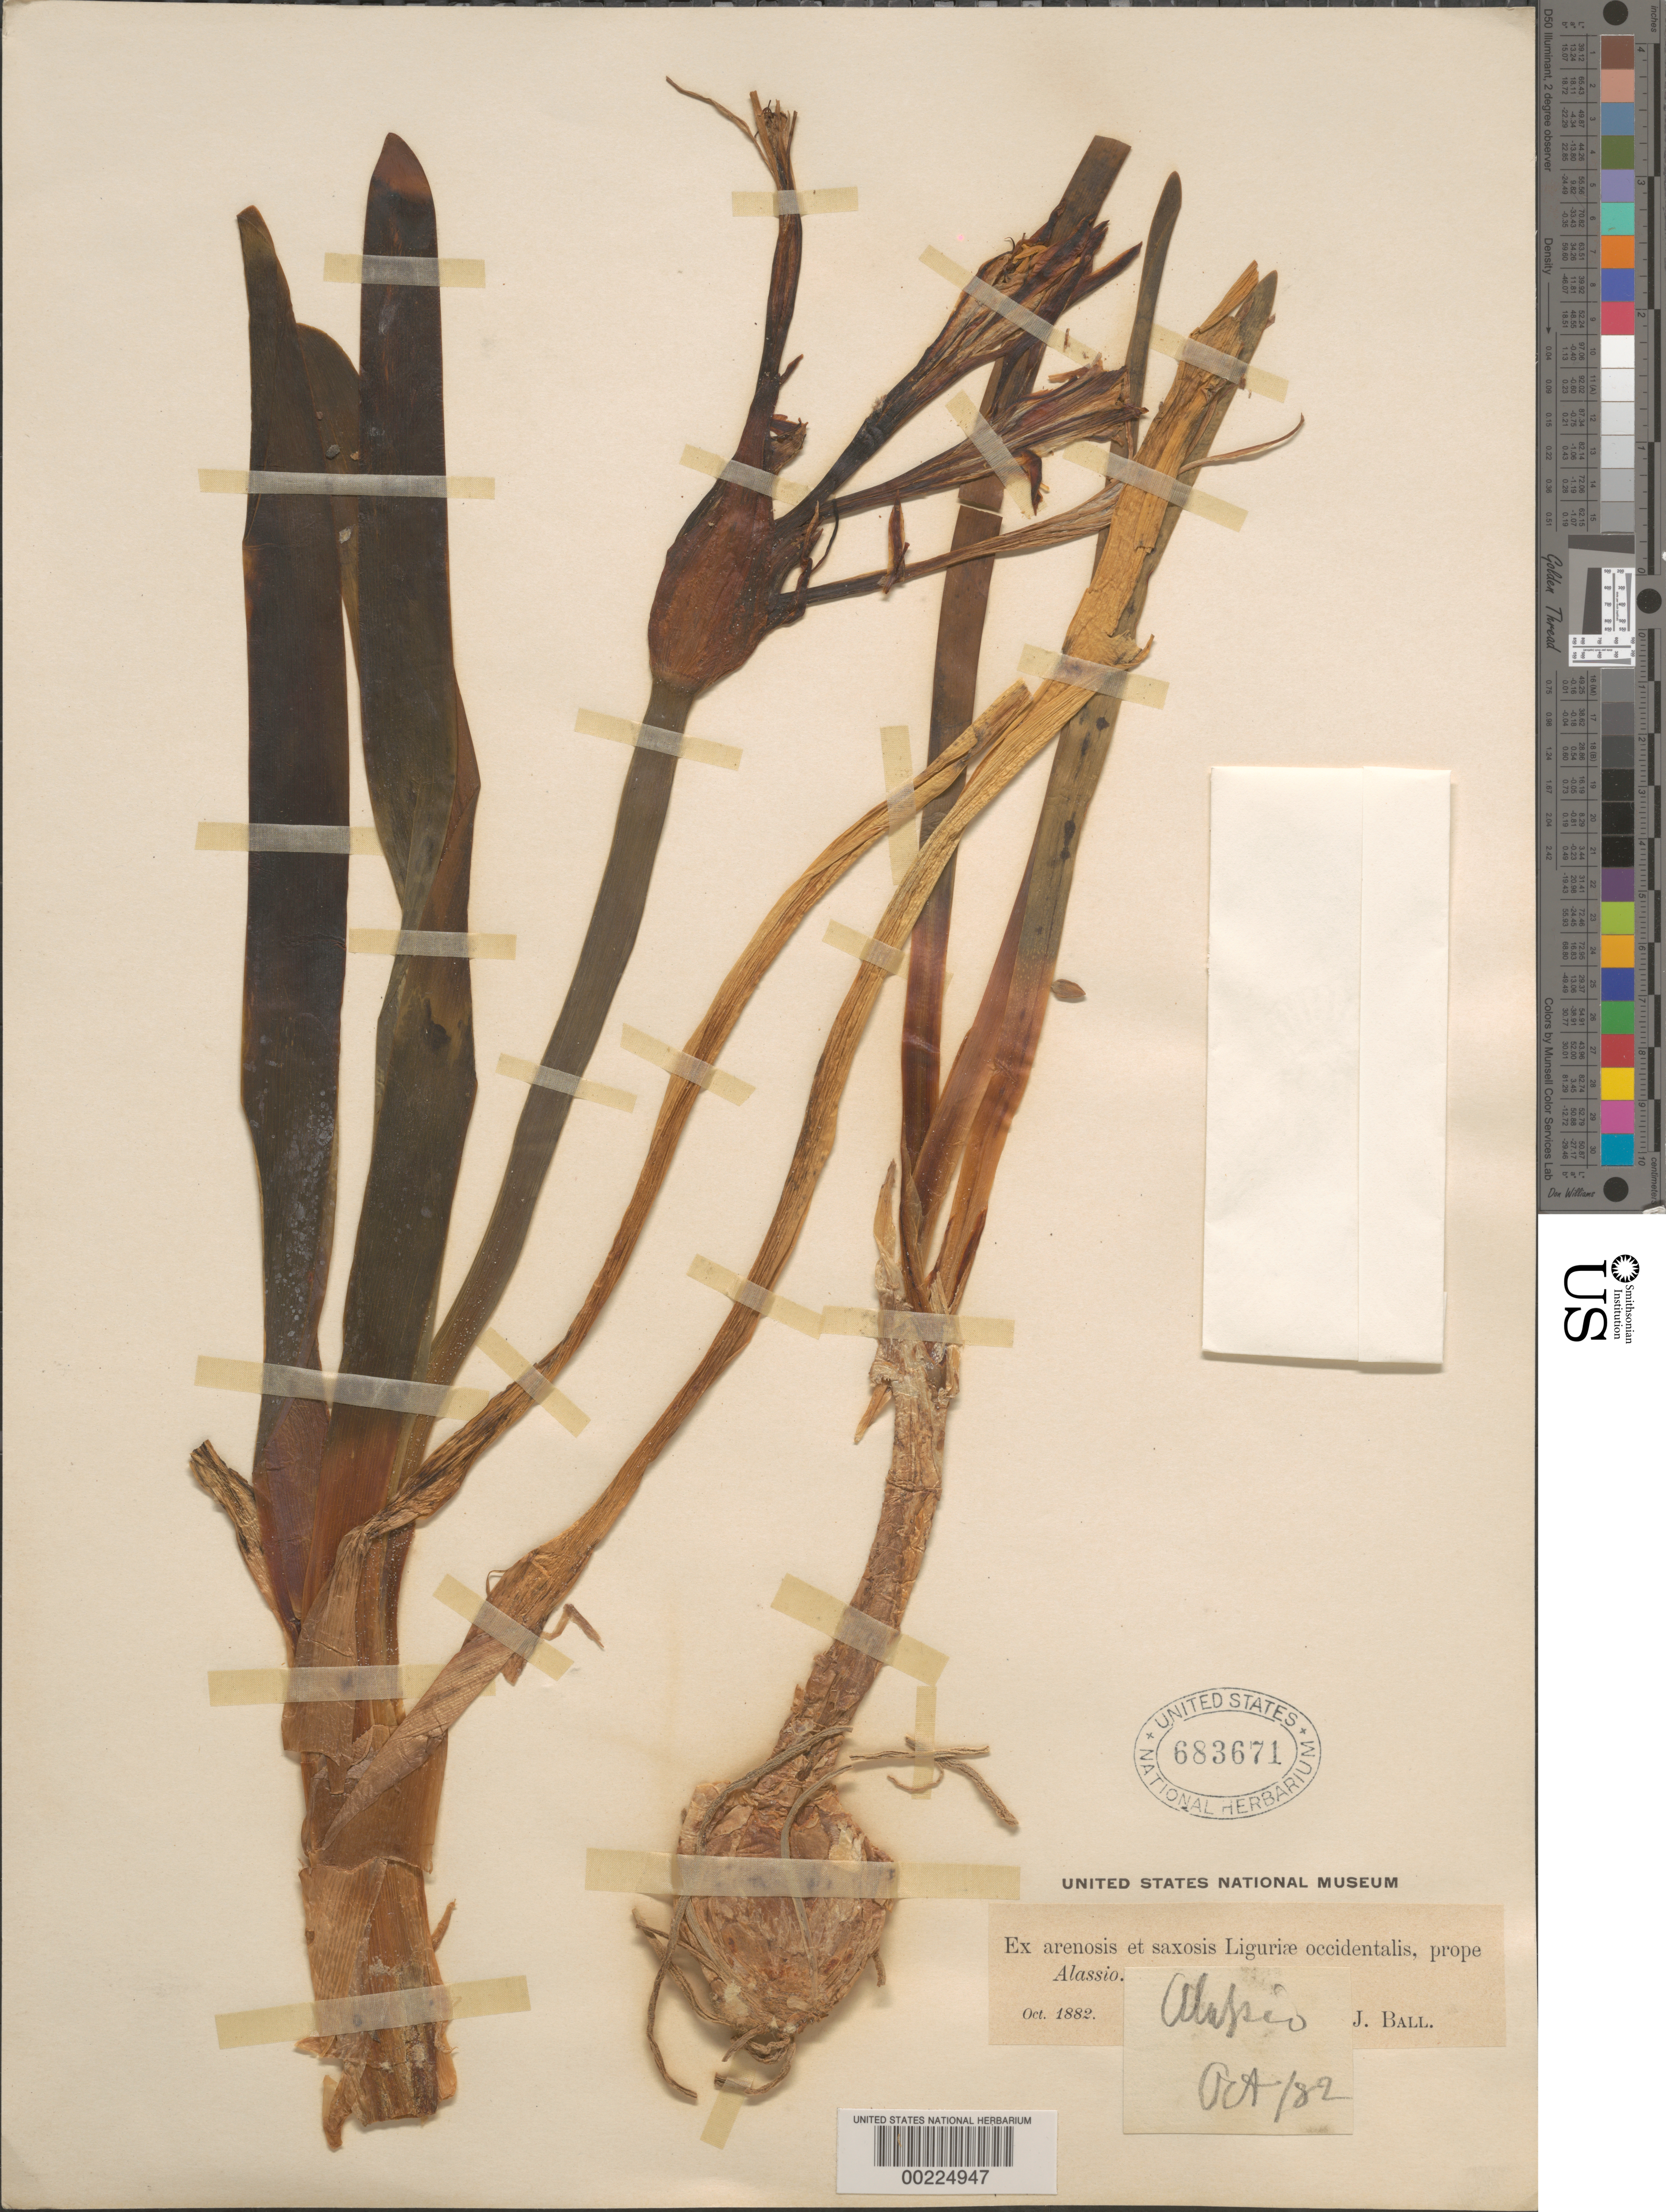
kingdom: Plantae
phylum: Tracheophyta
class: Liliopsida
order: Asparagales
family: Amaryllidaceae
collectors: J. Ball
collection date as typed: Oct 1882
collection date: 1882-10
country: Germany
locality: Gorgenthal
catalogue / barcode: US 683671